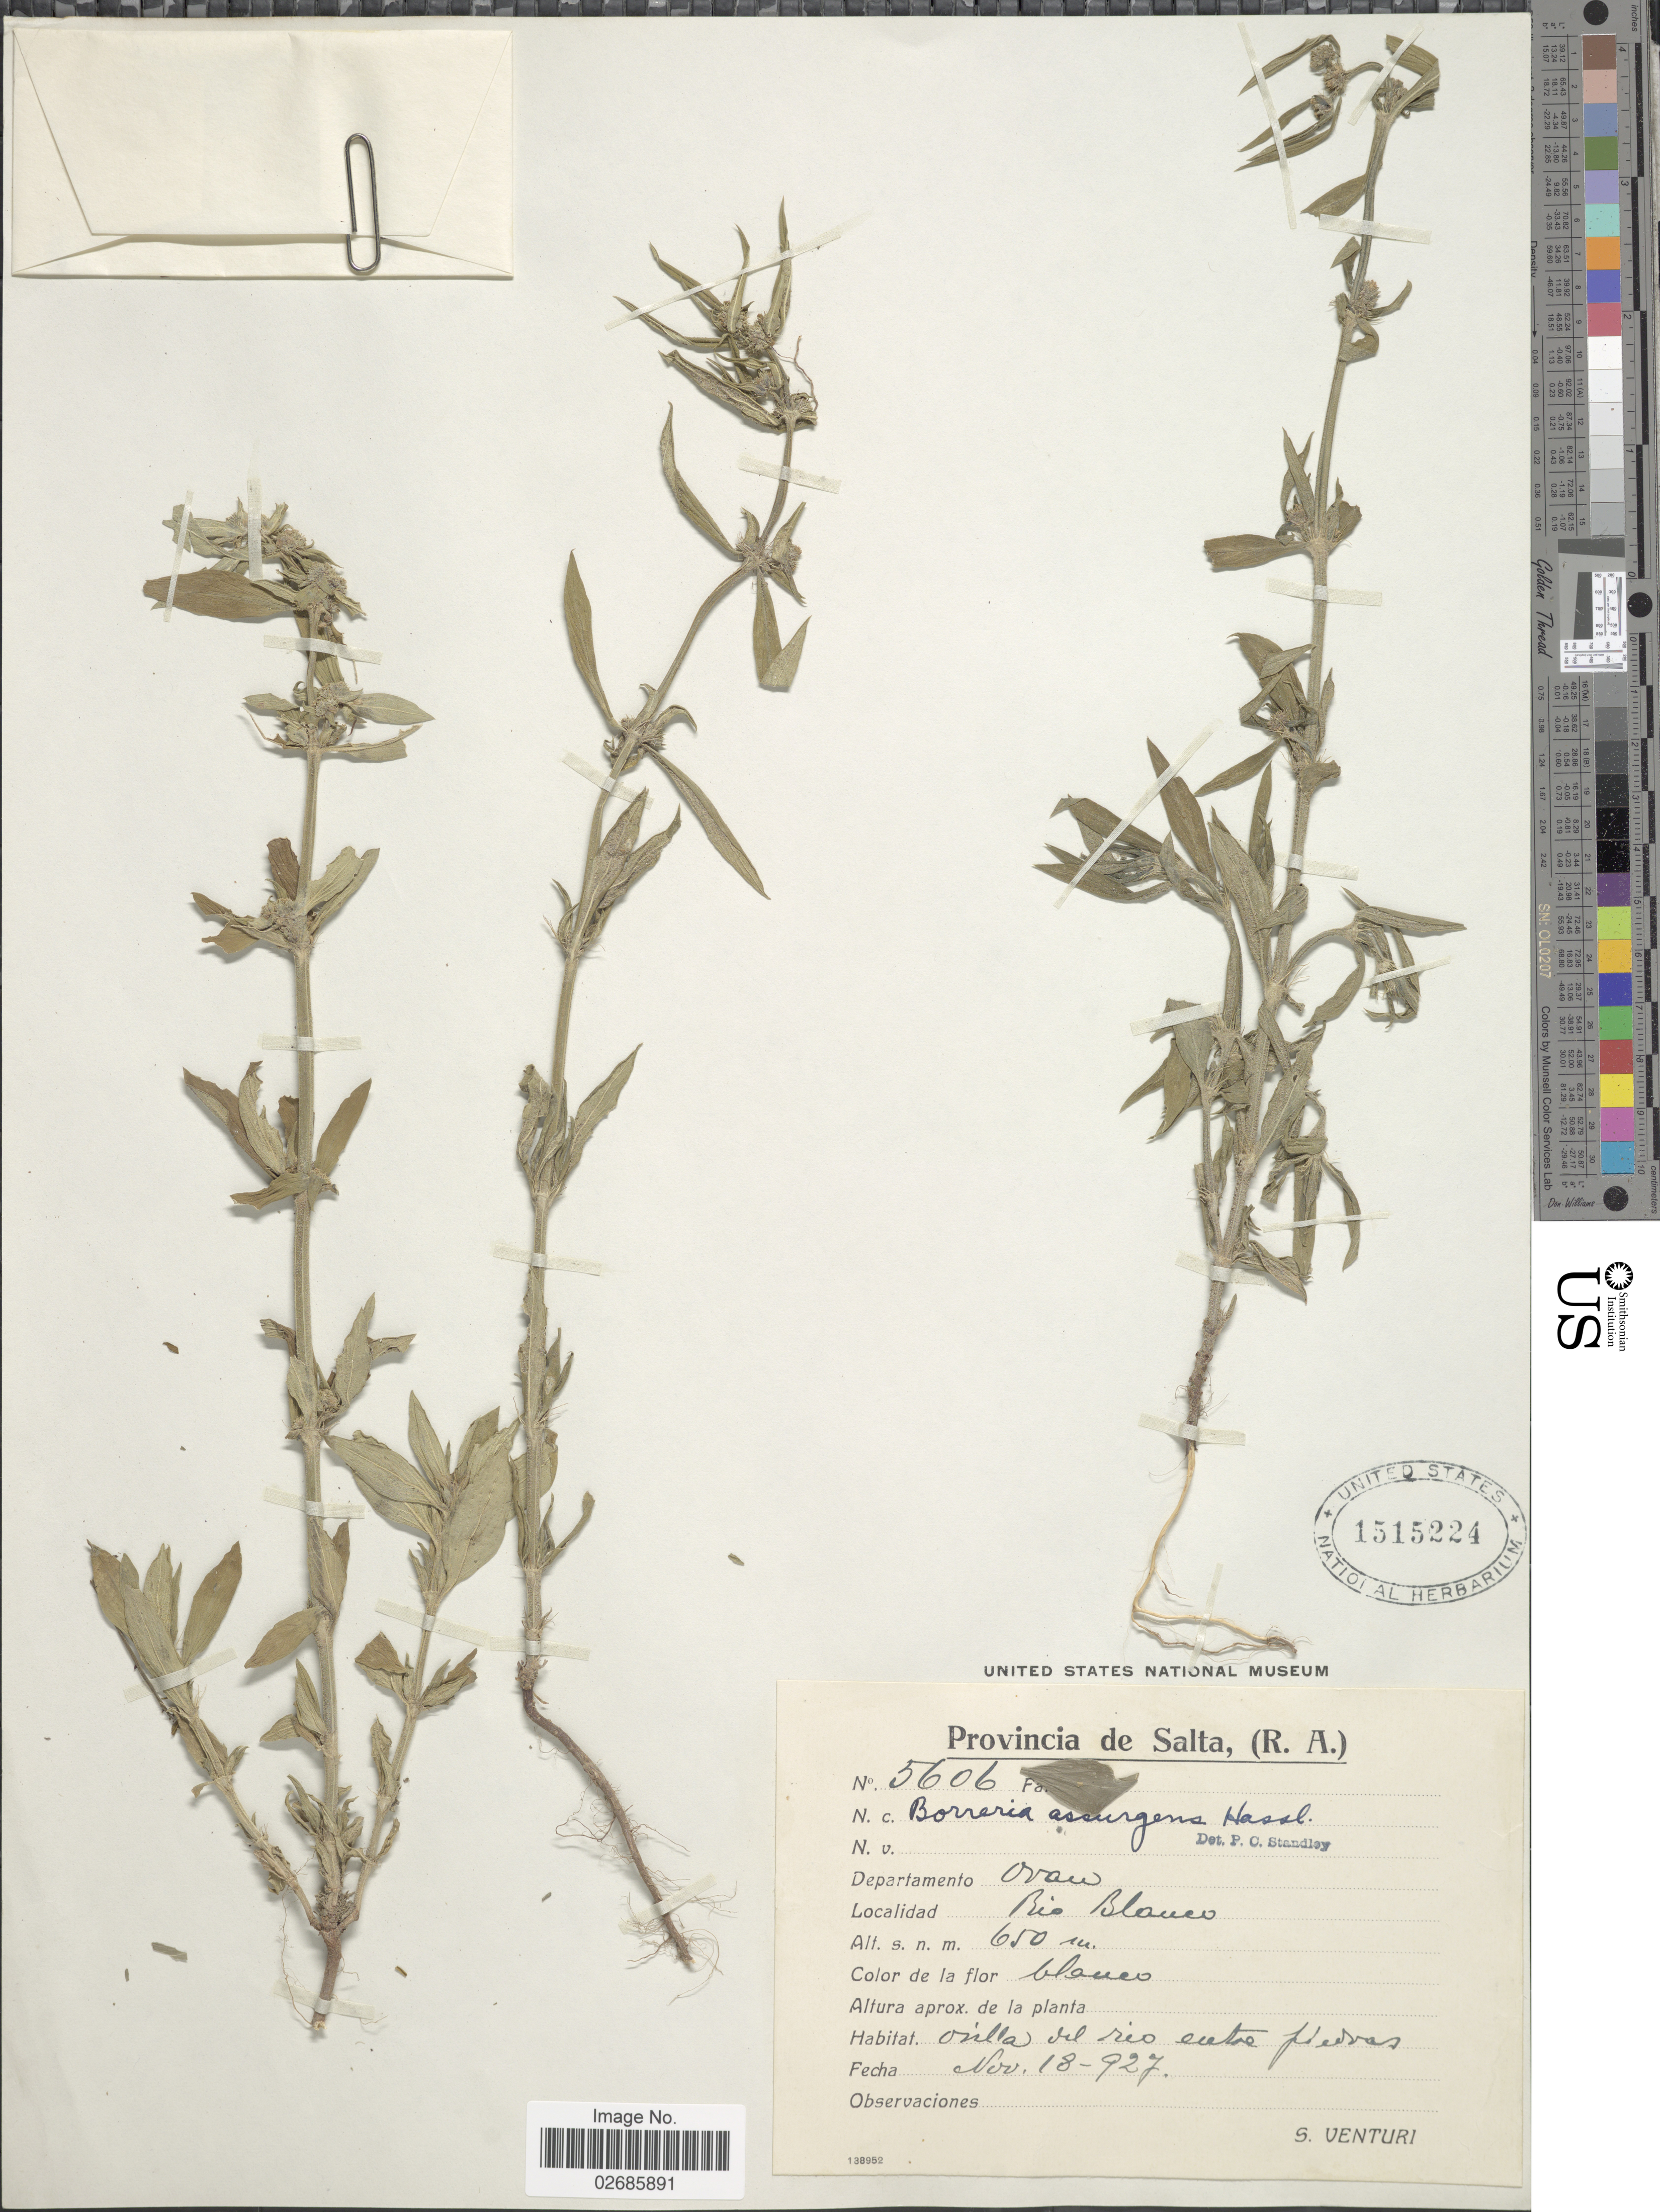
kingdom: Plantae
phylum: Tracheophyta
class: Magnoliopsida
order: Gentianales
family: Rubiaceae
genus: Borreria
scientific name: Borreria assurgens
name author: (Ruiz & Pav.) Griseb.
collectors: S. Venturi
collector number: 5606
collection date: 1927-11-18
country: Argentina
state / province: Salta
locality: Provincia de Salta, (R.A.), Departamento: Oran. Rio Blanco.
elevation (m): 650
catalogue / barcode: US 1515224